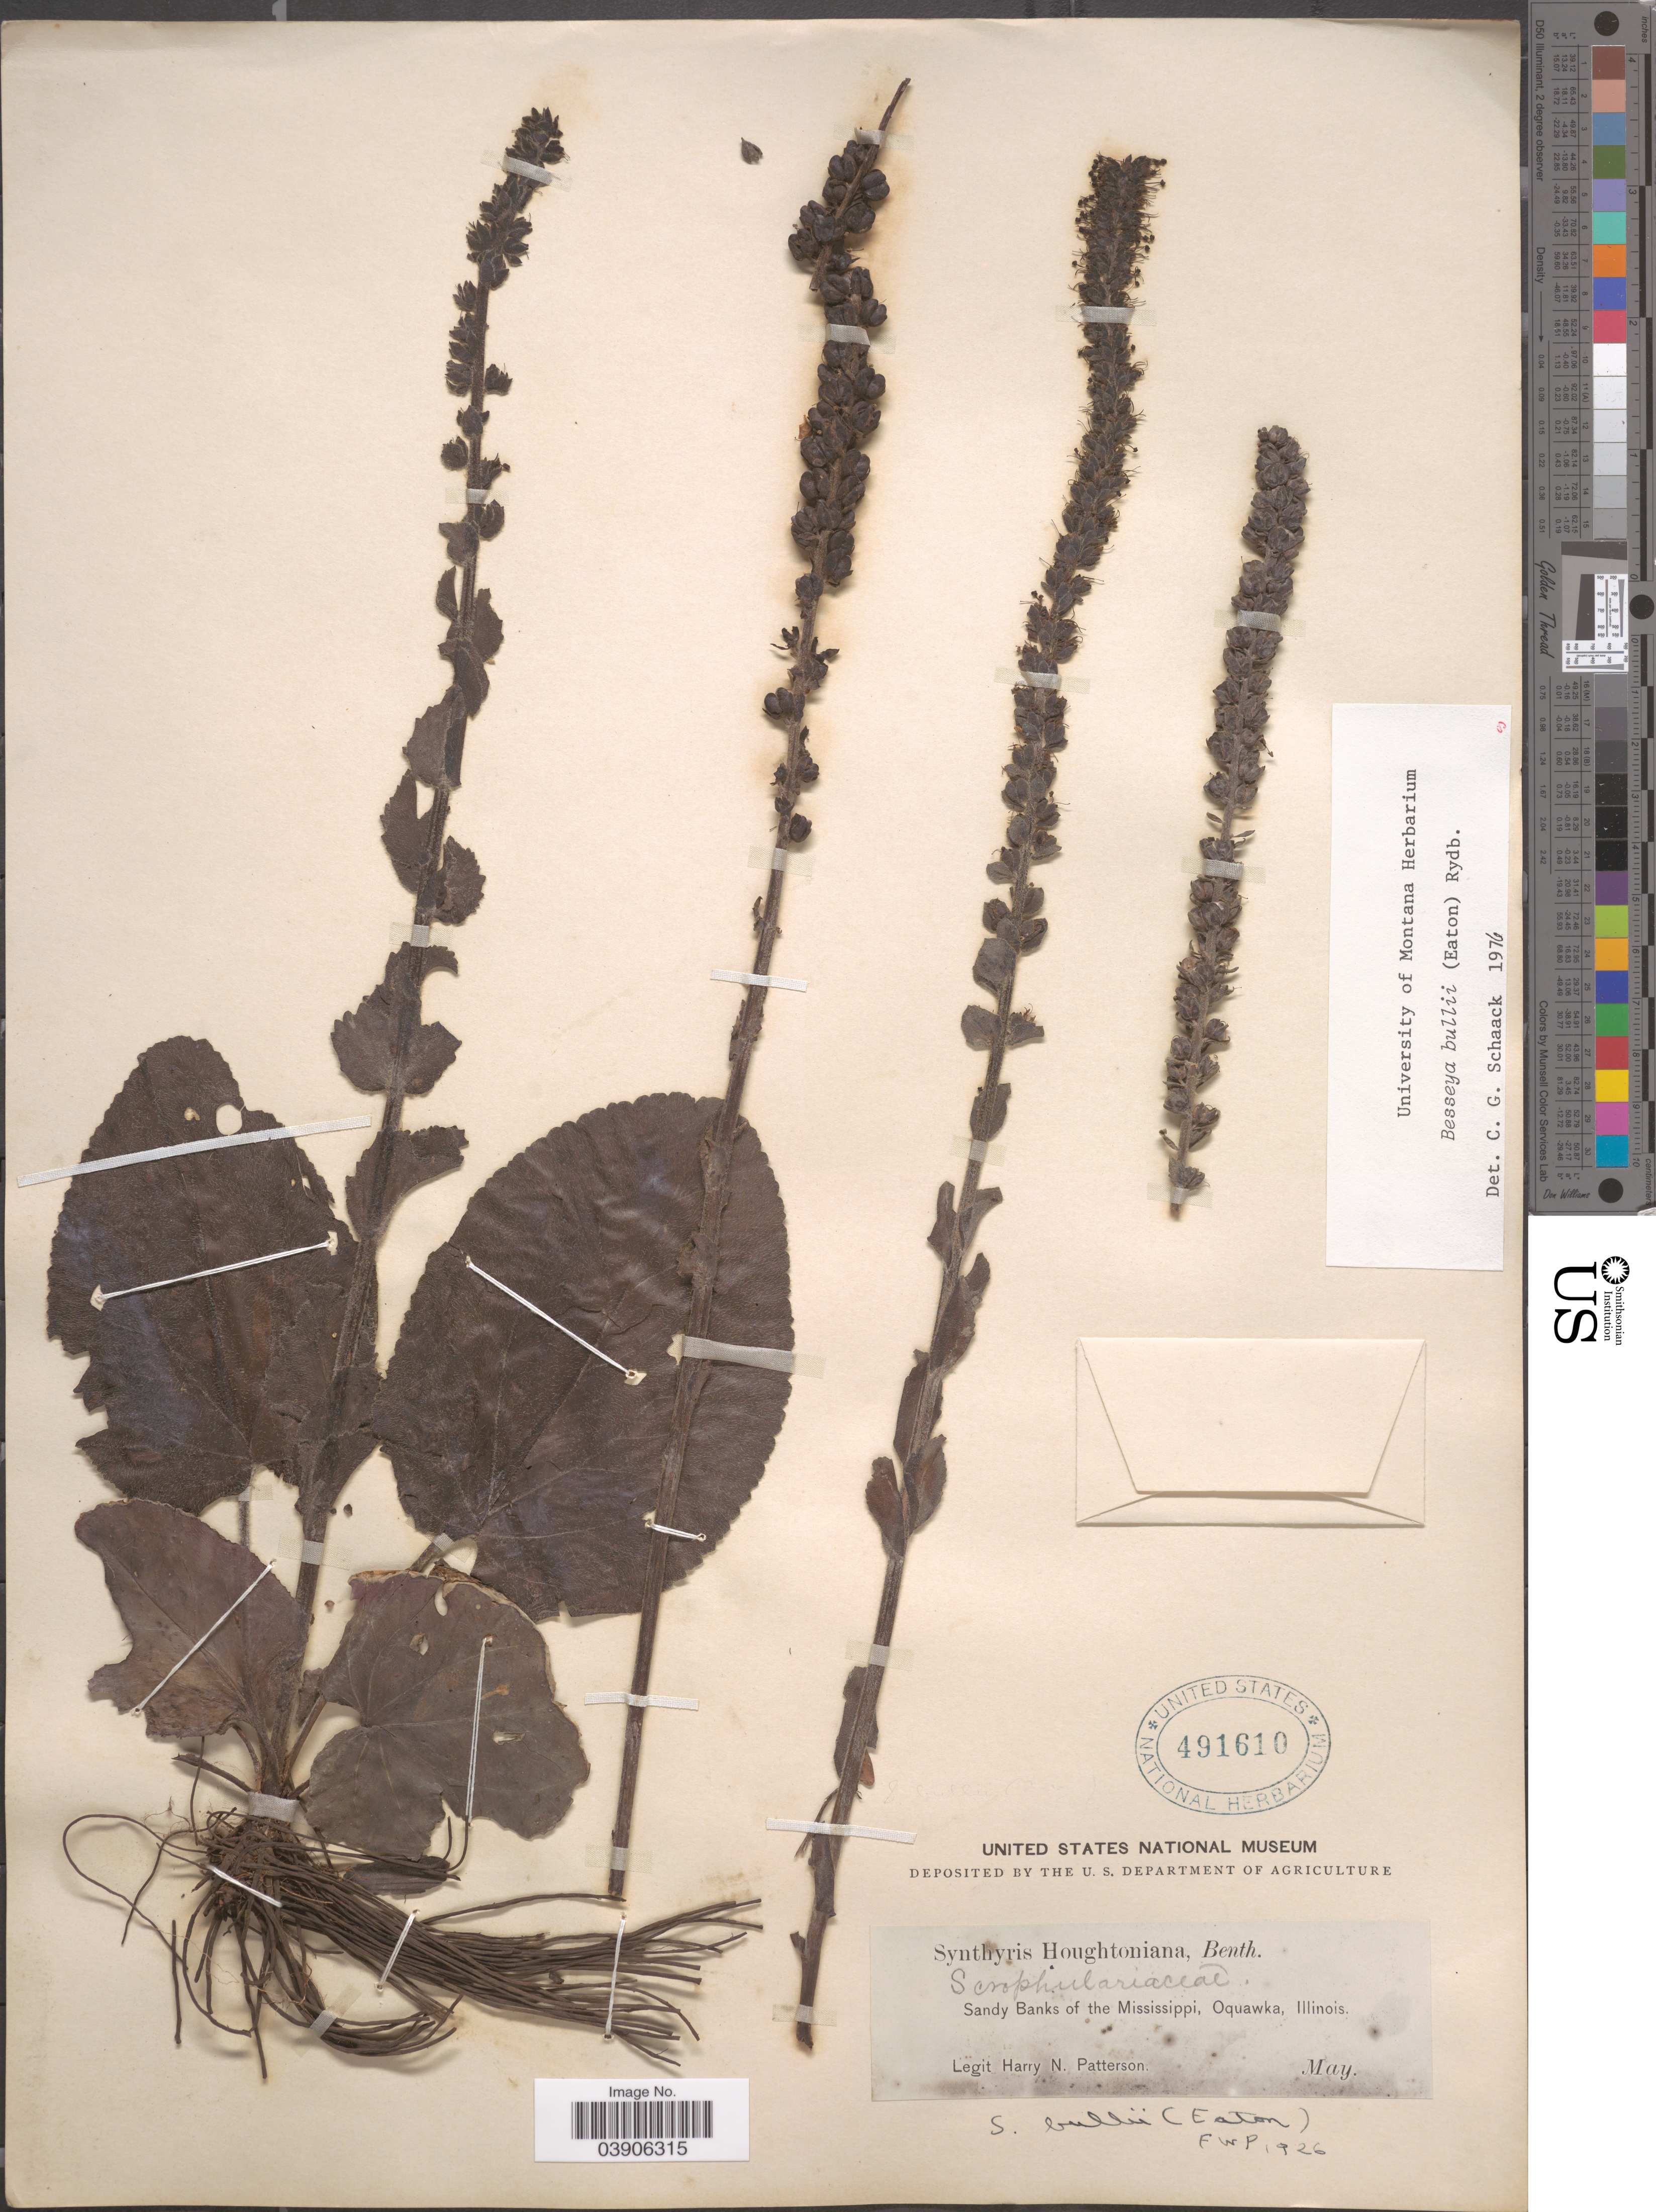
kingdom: Plantae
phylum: Tracheophyta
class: Magnoliopsida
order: Lamiales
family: Plantaginaceae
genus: Synthyris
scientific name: Synthyris bullii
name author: (Eaton) A. Heller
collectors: H. N. Patterson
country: United States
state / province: Illinois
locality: Sandy Banks of the Mississippi, Oquawka.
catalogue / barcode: US 491610